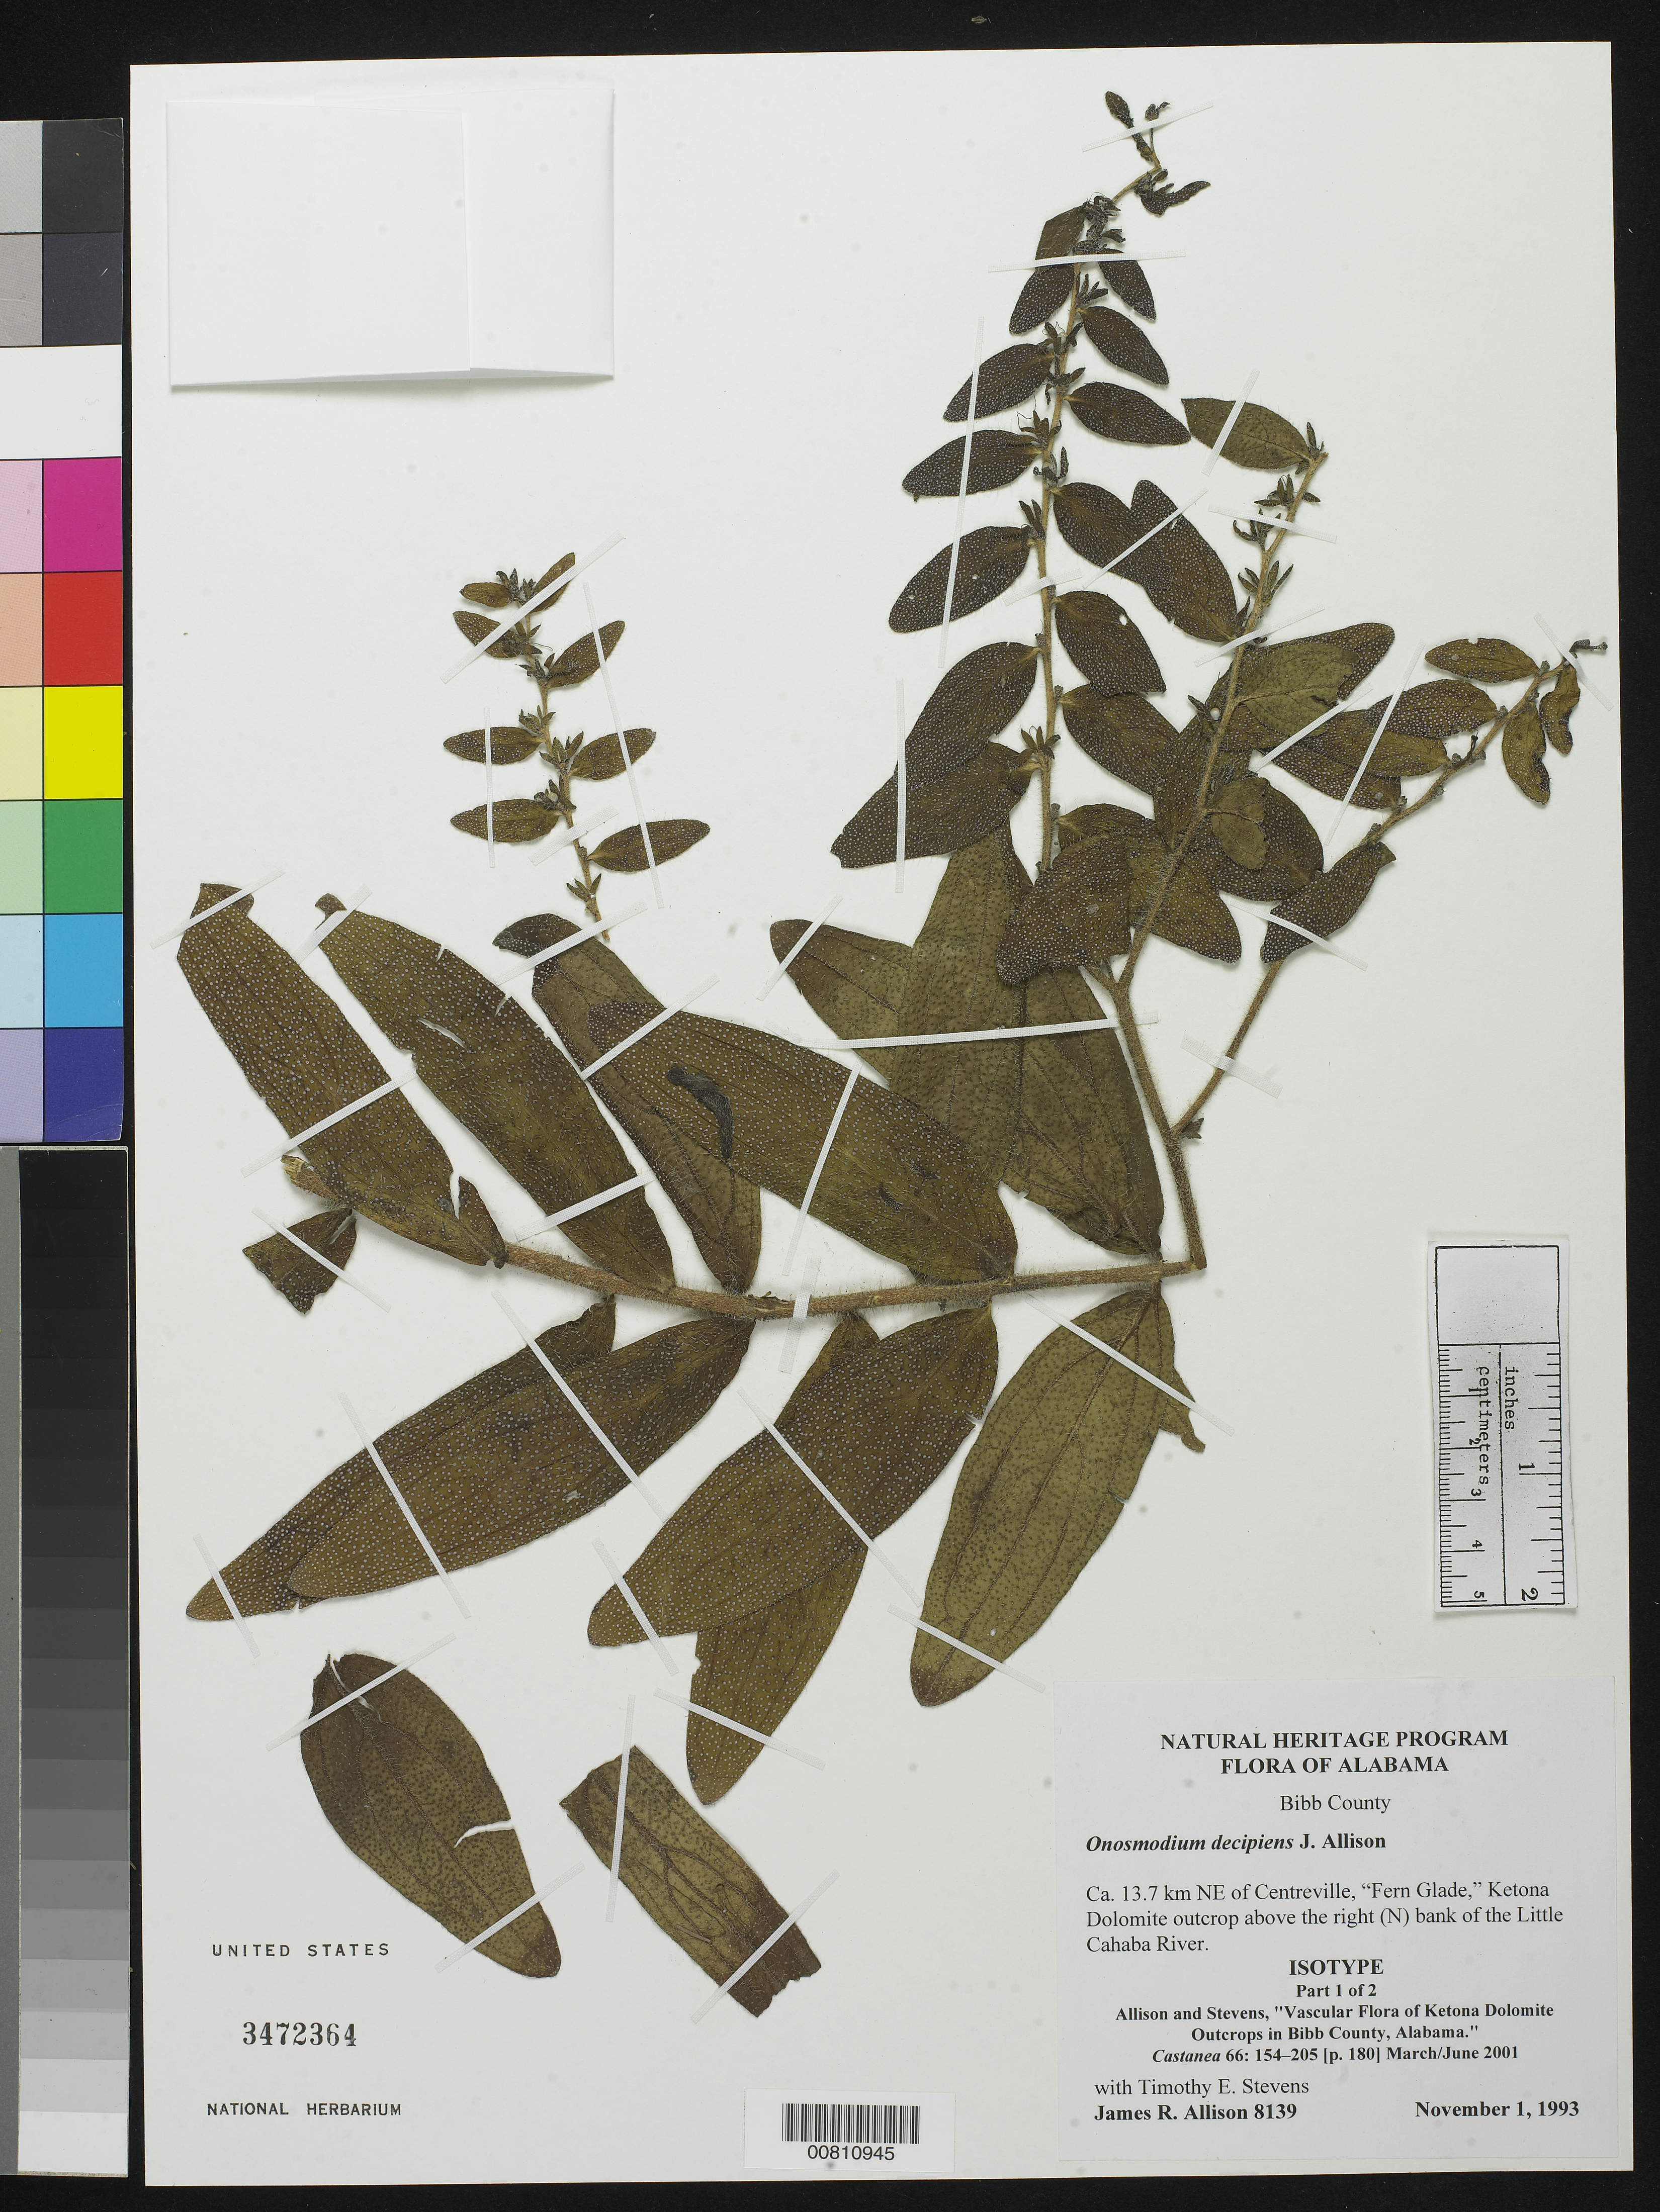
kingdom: Plantae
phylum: Tracheophyta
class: Magnoliopsida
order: Boraginales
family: Boraginaceae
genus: Onosmodium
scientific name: Onosmodium decipiens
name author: J.R. Allison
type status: Isotype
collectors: J. R. Allison & T. Stevens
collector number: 8139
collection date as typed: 01 Nov 1993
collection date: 1993-11-01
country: United States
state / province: Alabama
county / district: Bibb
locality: Ca. 13.7 km NE of Centreville, "Fern Glade", Ketona Dolomite outcrop above the right (N) bank of the Little Cahaba River.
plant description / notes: Holotype at NY.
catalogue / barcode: US 3472364